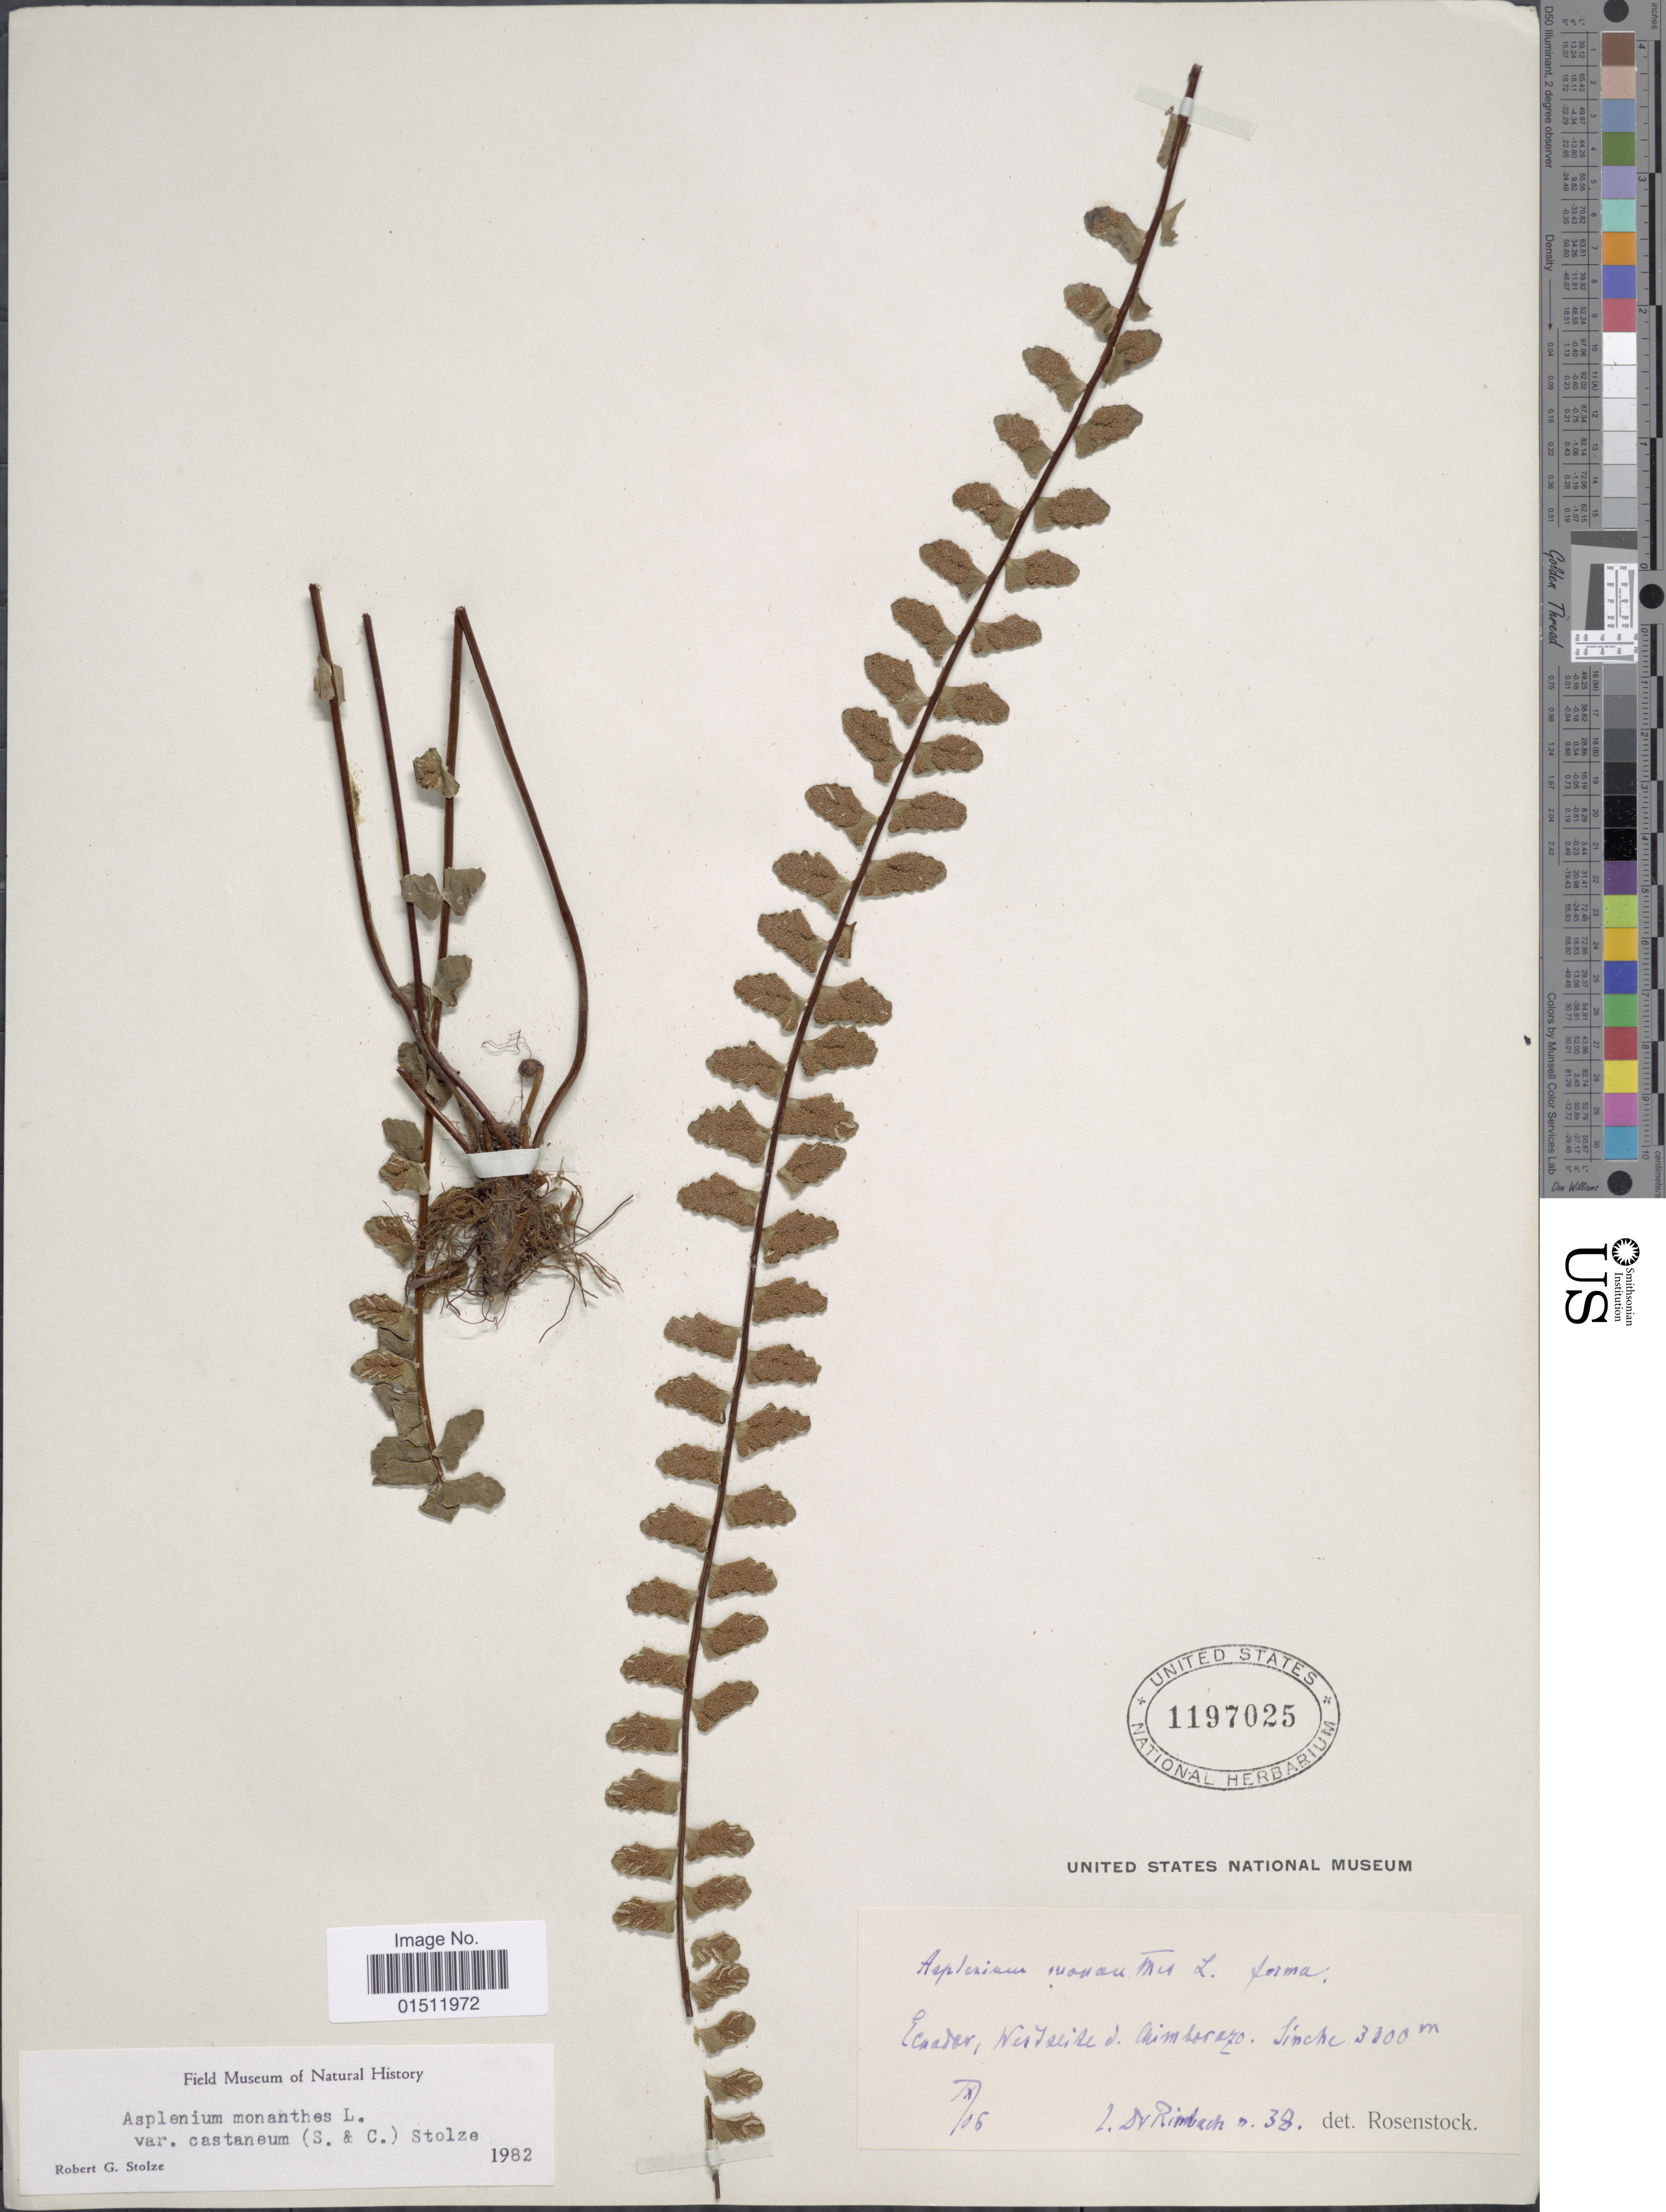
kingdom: Plantae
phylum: Tracheophyta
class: Polypodiopsida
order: Polypodiales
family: Aspleniaceae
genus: Asplenium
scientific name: Asplenium polyphyllum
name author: Bertol.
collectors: Rimbach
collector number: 38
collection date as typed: Transcribed d/m/y: /9/6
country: Ecuador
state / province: Chimborazo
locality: Ecuador, Westseite. Chimborazo, Sinche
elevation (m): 3300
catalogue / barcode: US 1197025